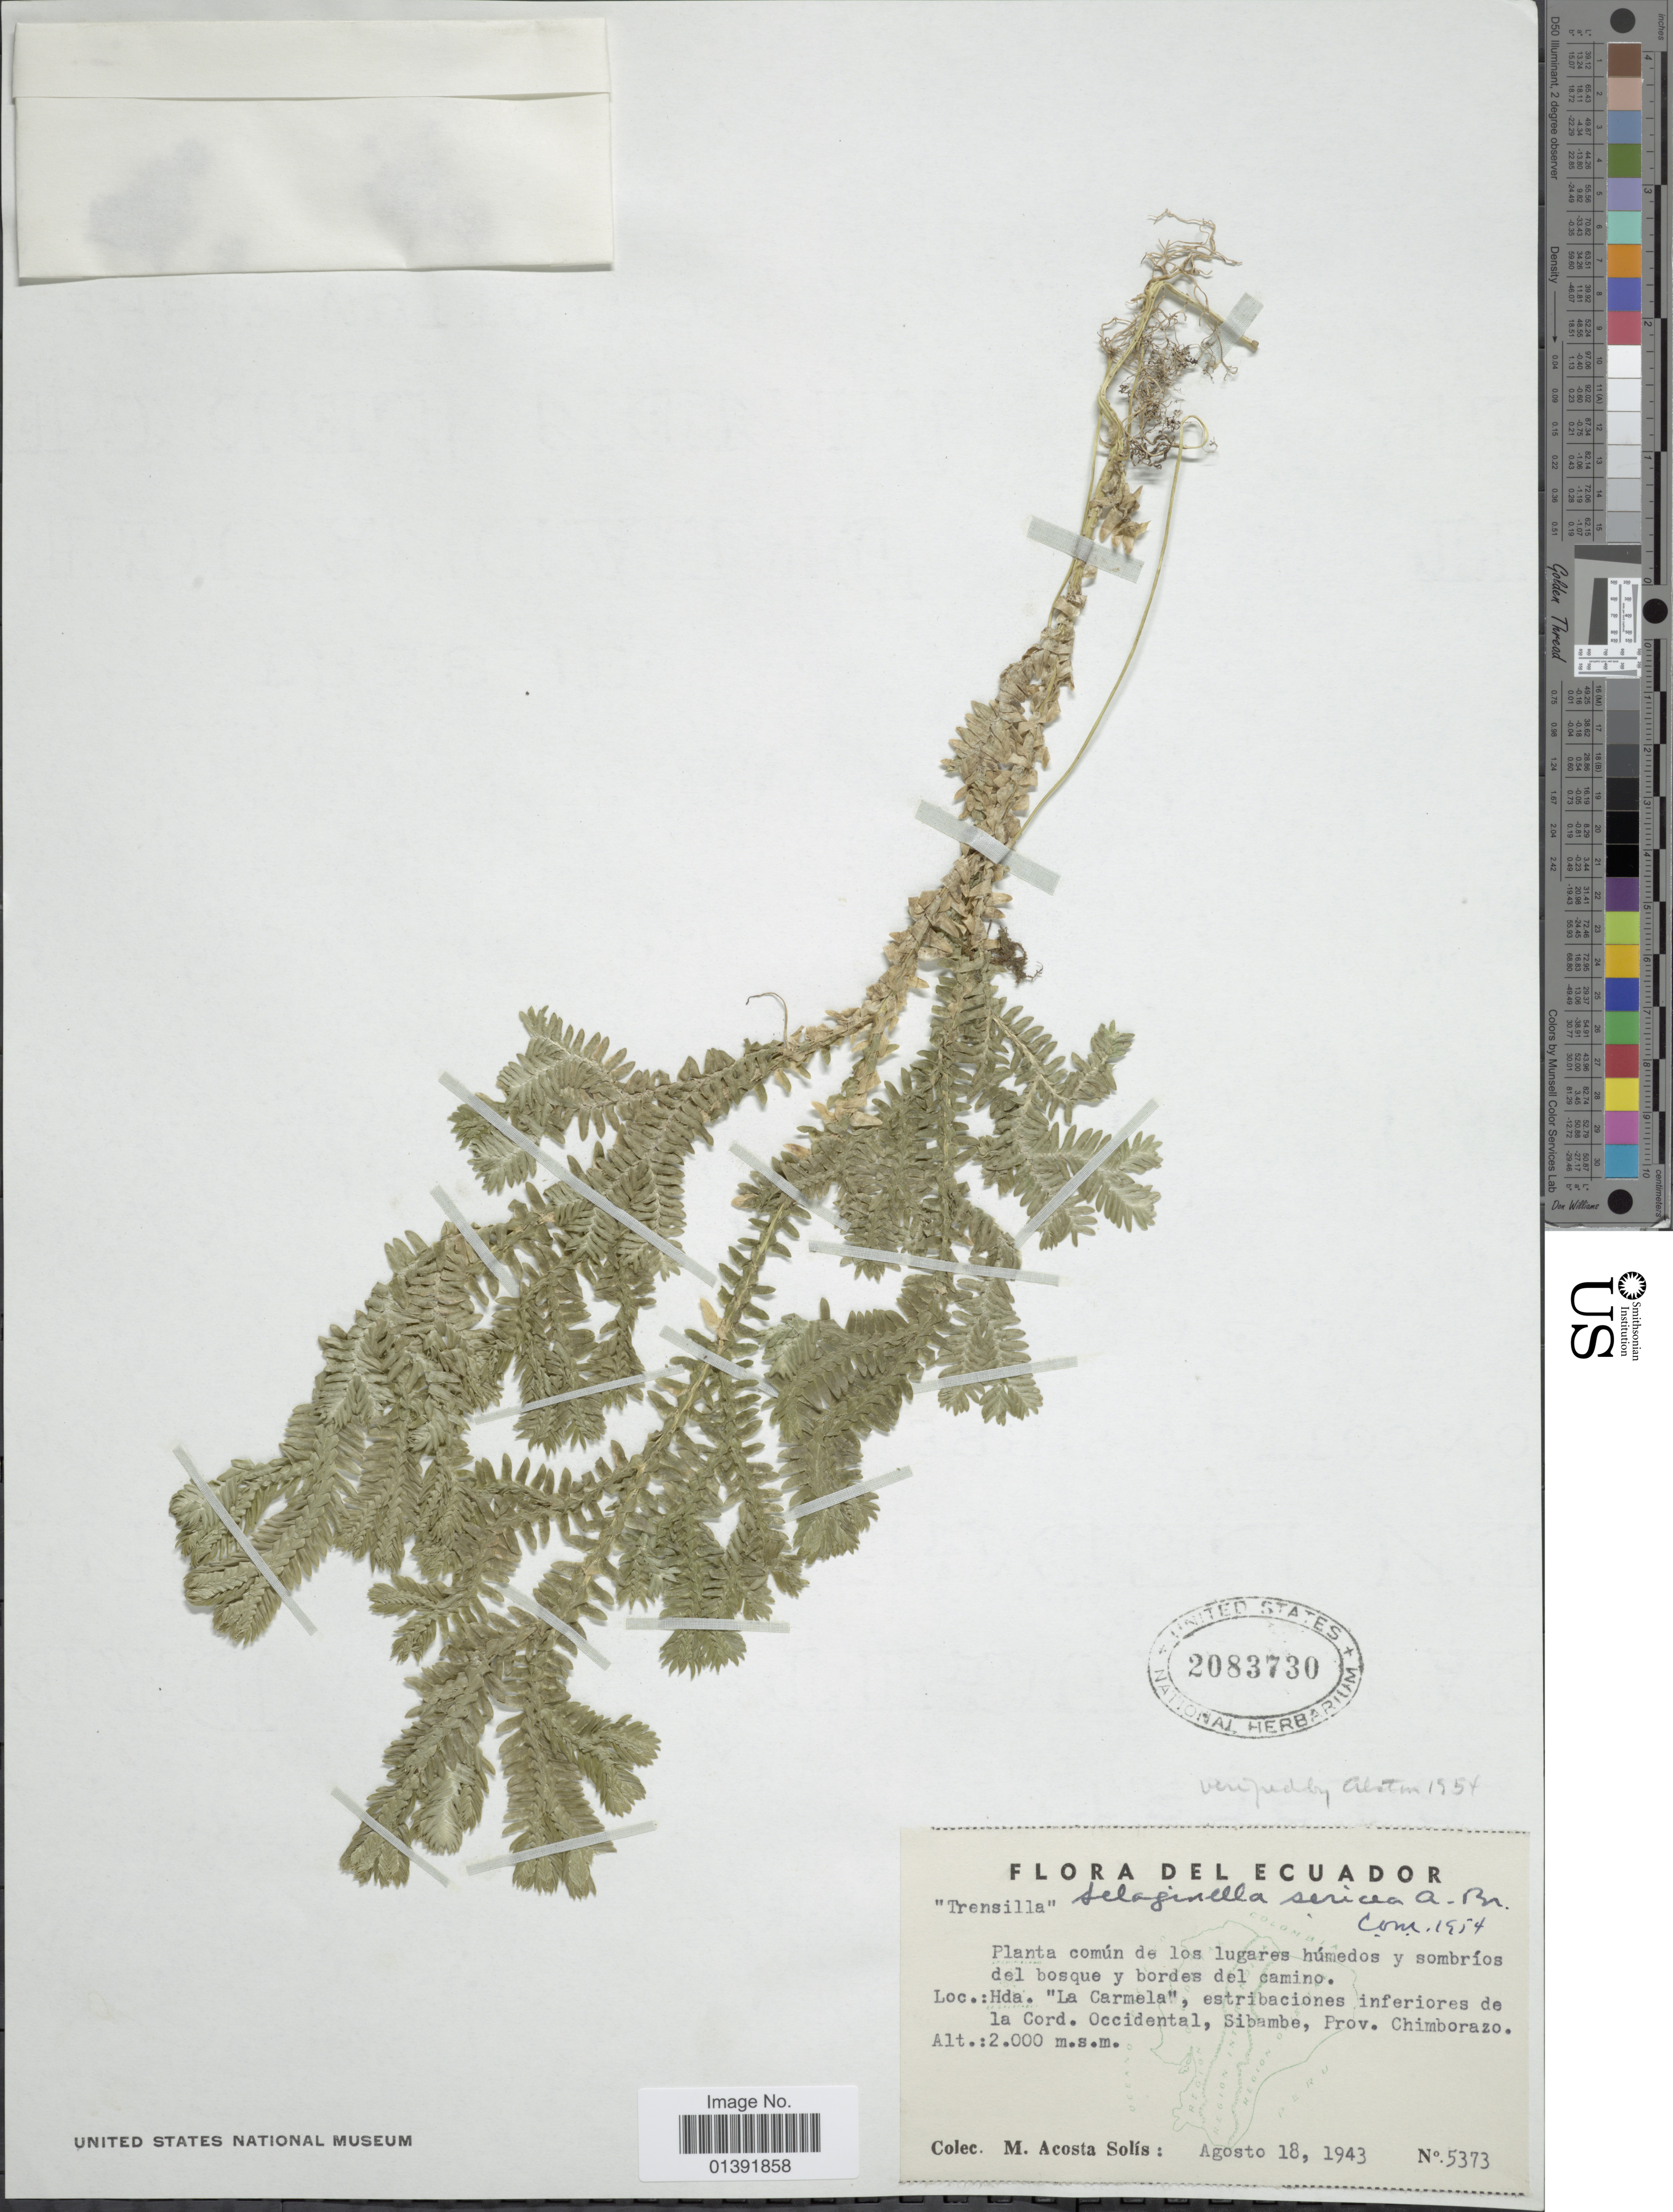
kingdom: Plantae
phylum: Tracheophyta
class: Lycopodiopsida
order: Selaginellales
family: Selaginellaceae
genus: Selaginella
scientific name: Selaginella sericea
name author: A. Braun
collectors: M. Acosta Solis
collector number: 5373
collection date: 1943-08-18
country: Ecuador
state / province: Chimborazo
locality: Hda. "La Carmela", estribaciones inferiores de la Cord. Occidental, Sibambe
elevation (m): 2000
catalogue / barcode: US 2083730